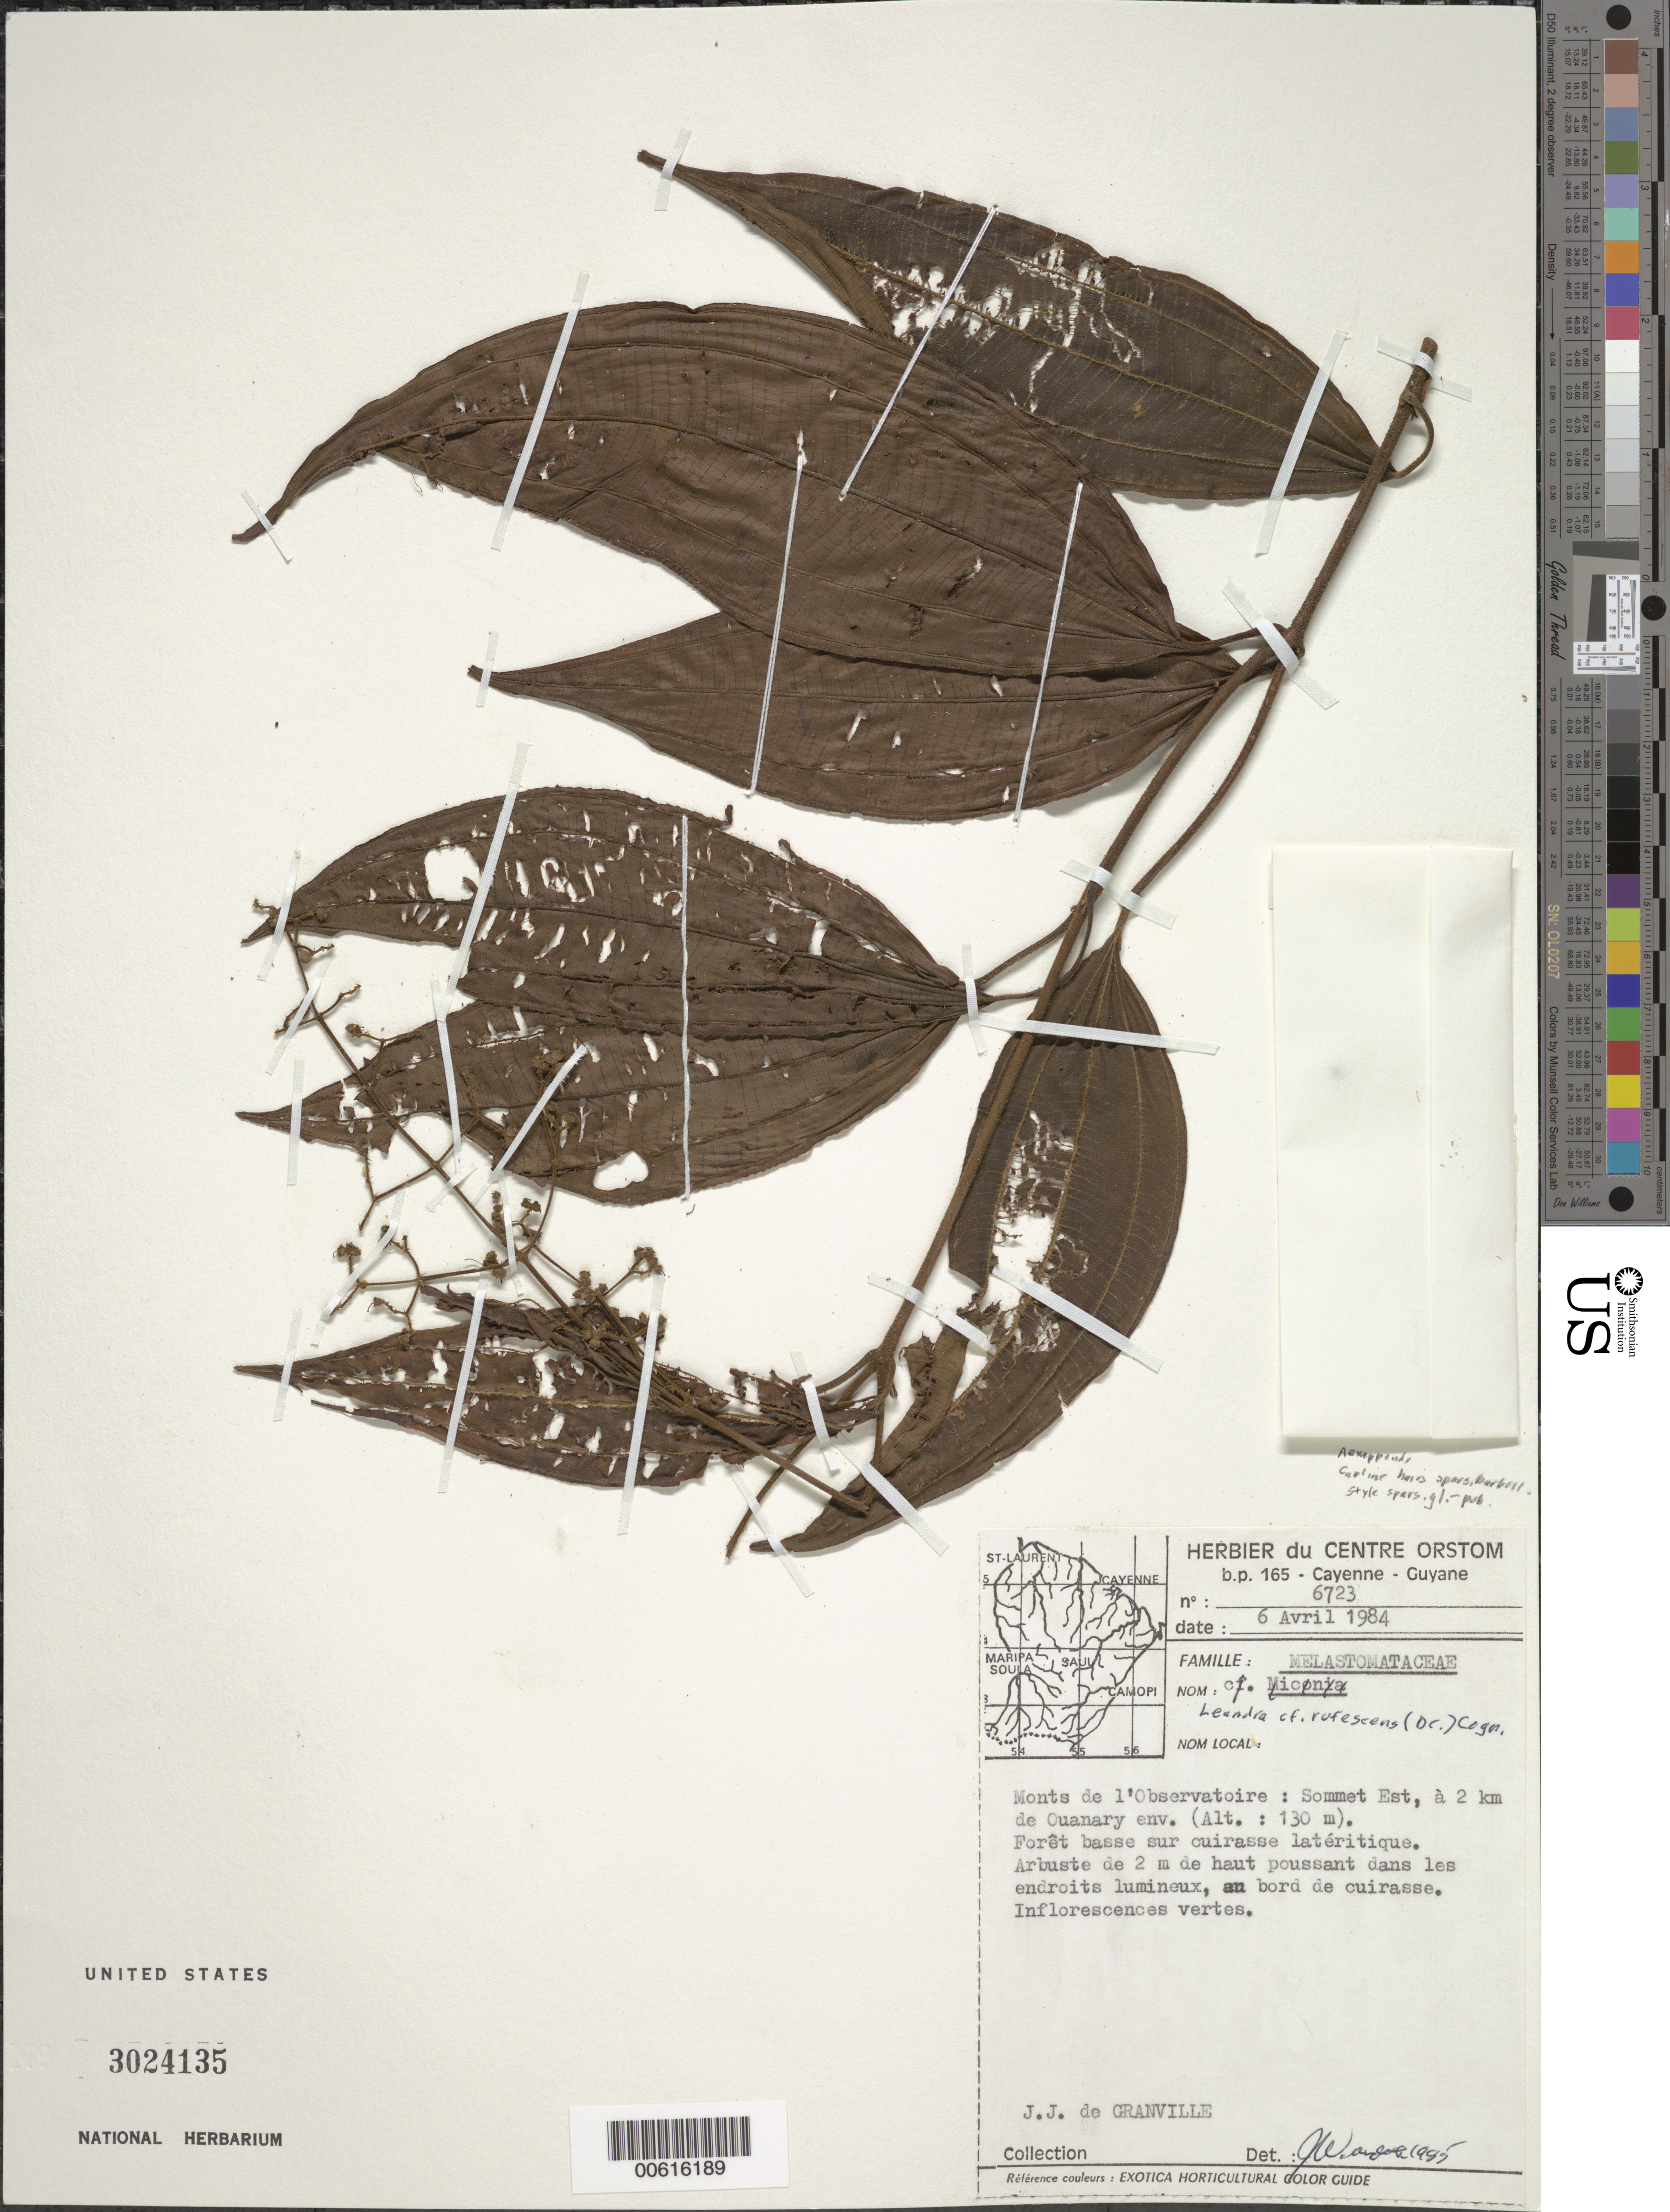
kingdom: Plantae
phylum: Tracheophyta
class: Magnoliopsida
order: Myrtales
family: Melastomataceae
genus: Leandra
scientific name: Leandra rufescens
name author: (DC.) Cogn.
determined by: Wurdack, John J., (US), US (UNITED STATES)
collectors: J.-J. de Granville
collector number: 6723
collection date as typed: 6-Apr-84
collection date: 1984-04-06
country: French Guiana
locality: Monts de l'Observatoire; sommet Est, 2 km de Ouanary environ, Lower Oyapock Basin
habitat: Foret basse sur cuirassse lateritique. Poussand dans les endroits lumineux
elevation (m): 130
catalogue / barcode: US 3024135